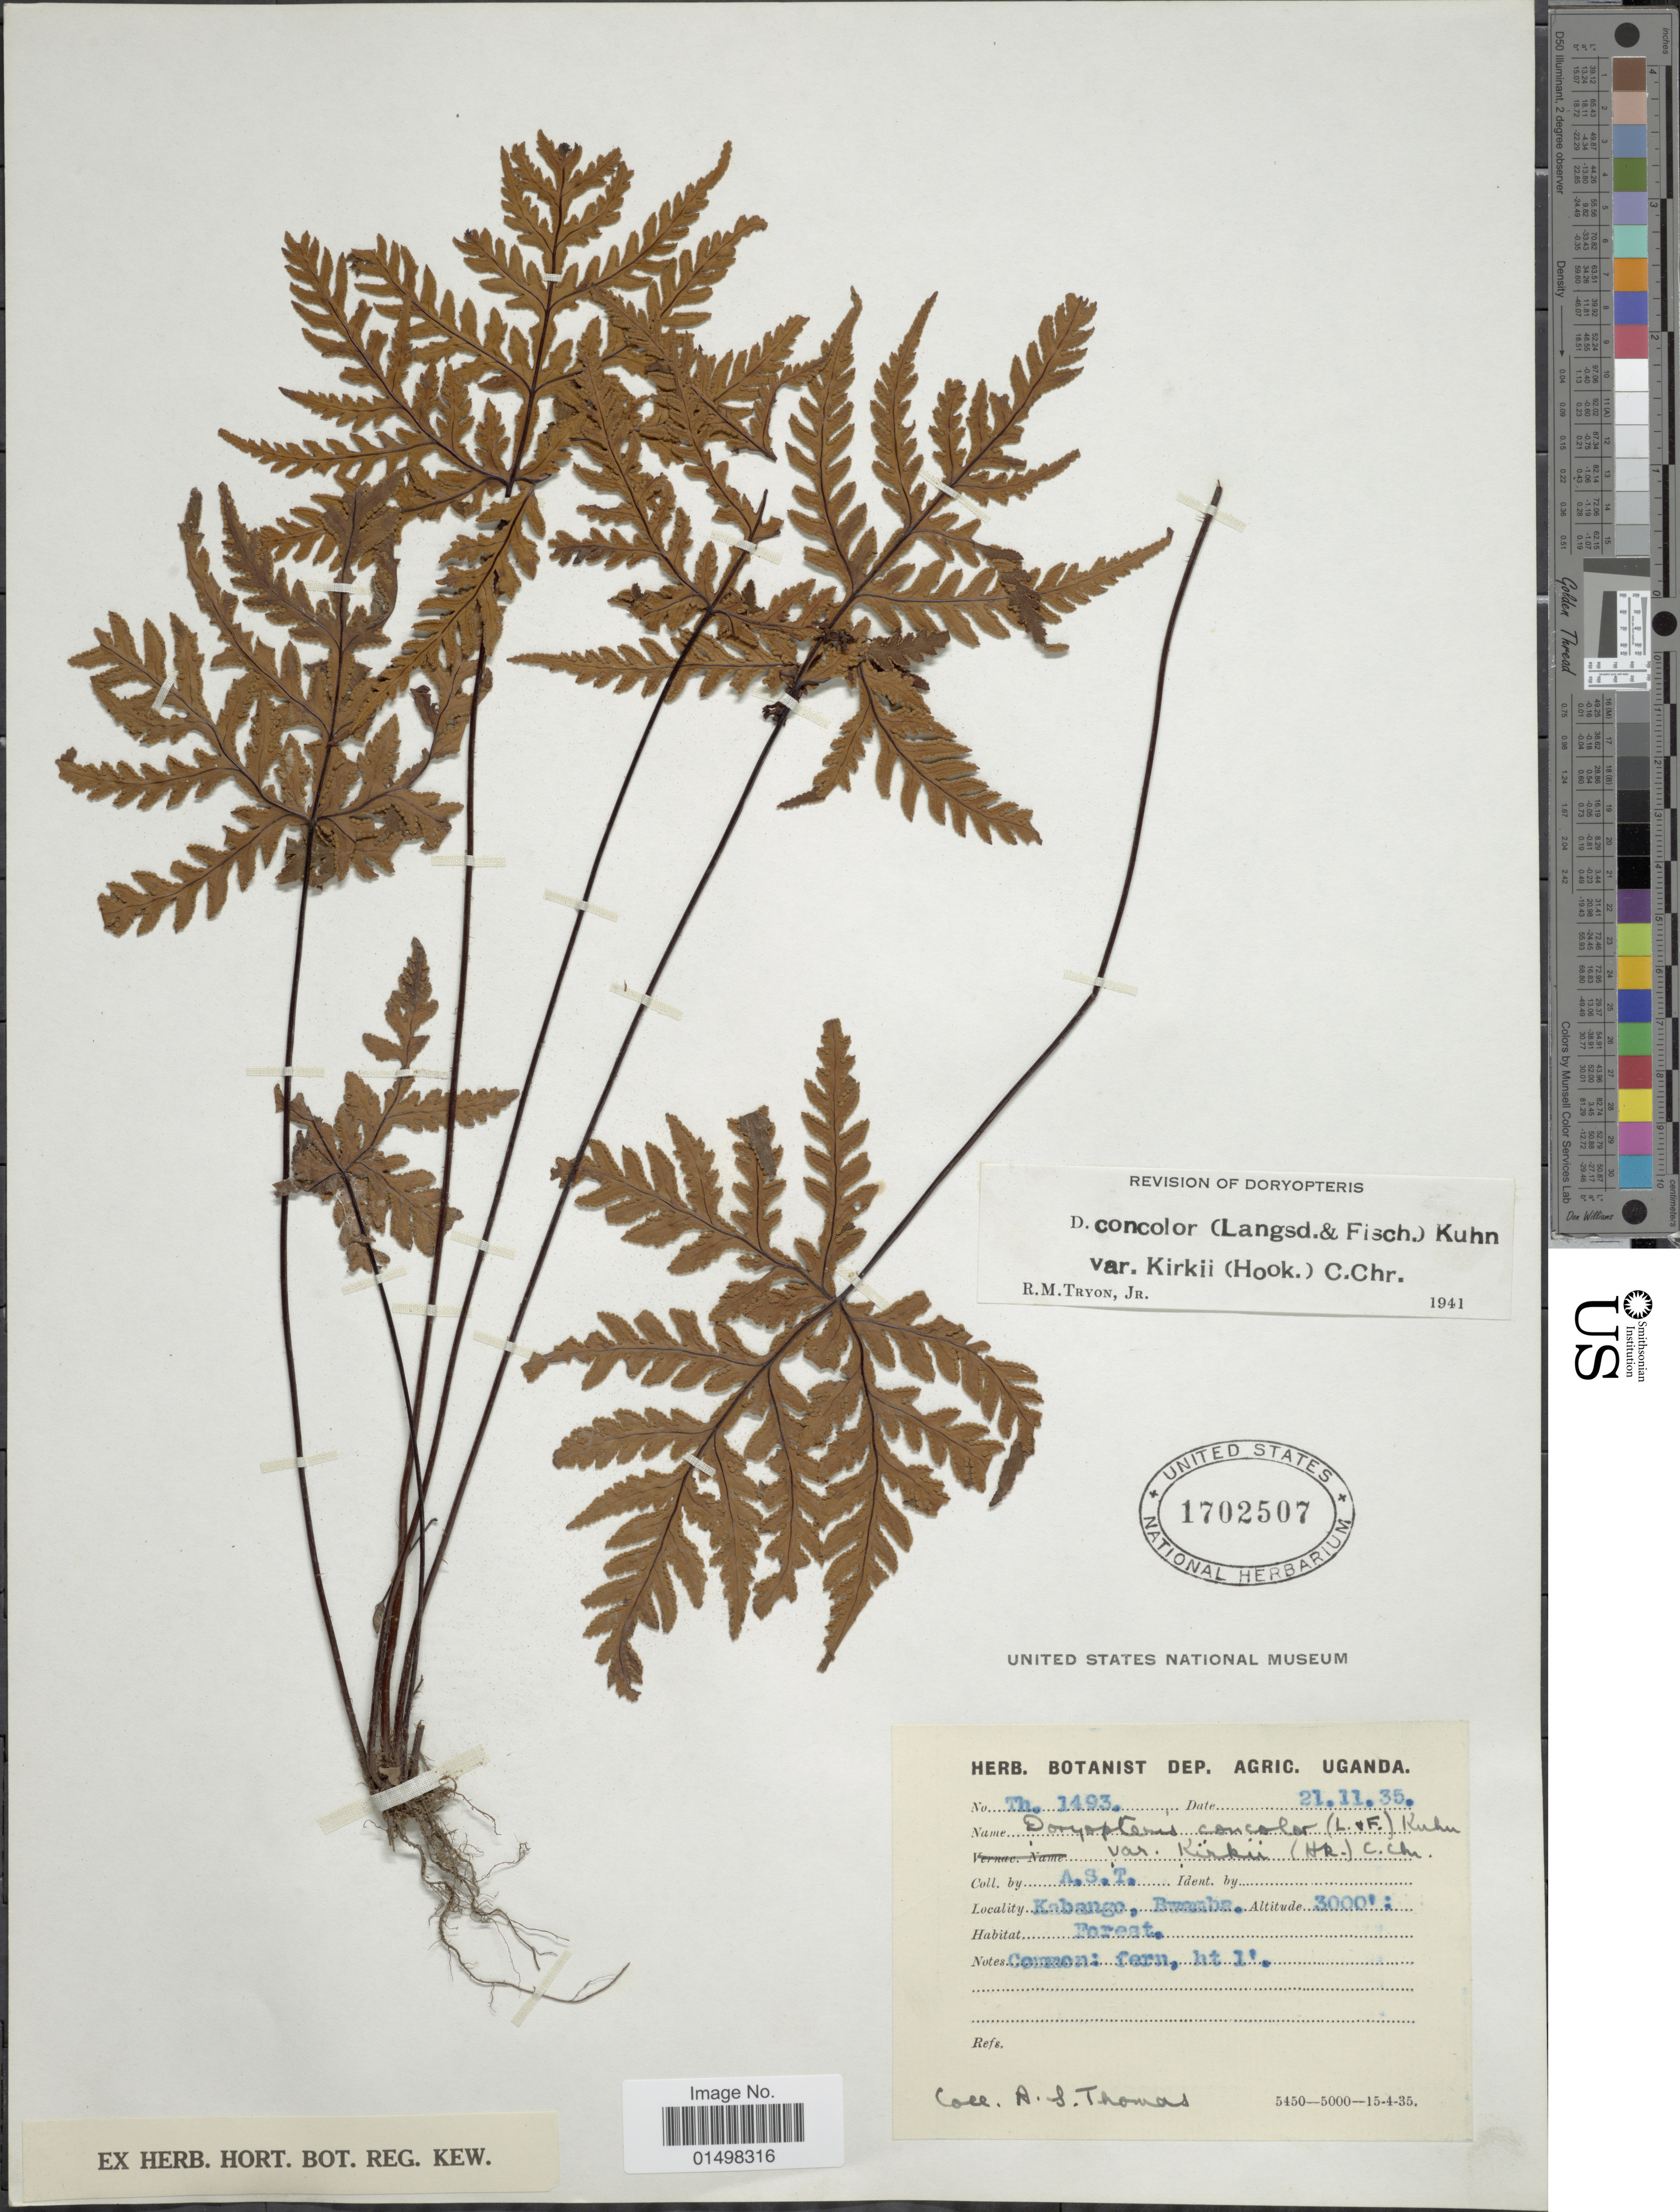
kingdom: Plantae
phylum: Tracheophyta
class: Polypodiopsida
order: Polypodiales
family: Pteridaceae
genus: Doryopteris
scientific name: Doryopteris concolor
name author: (Langsd. & Fisch.) Kuhn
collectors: A. Thomas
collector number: Th. 1493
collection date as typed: Transcribed d/m/y: 21/11/35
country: Uganda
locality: Kabango, Bwamba.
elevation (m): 914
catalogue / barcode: US 1702507